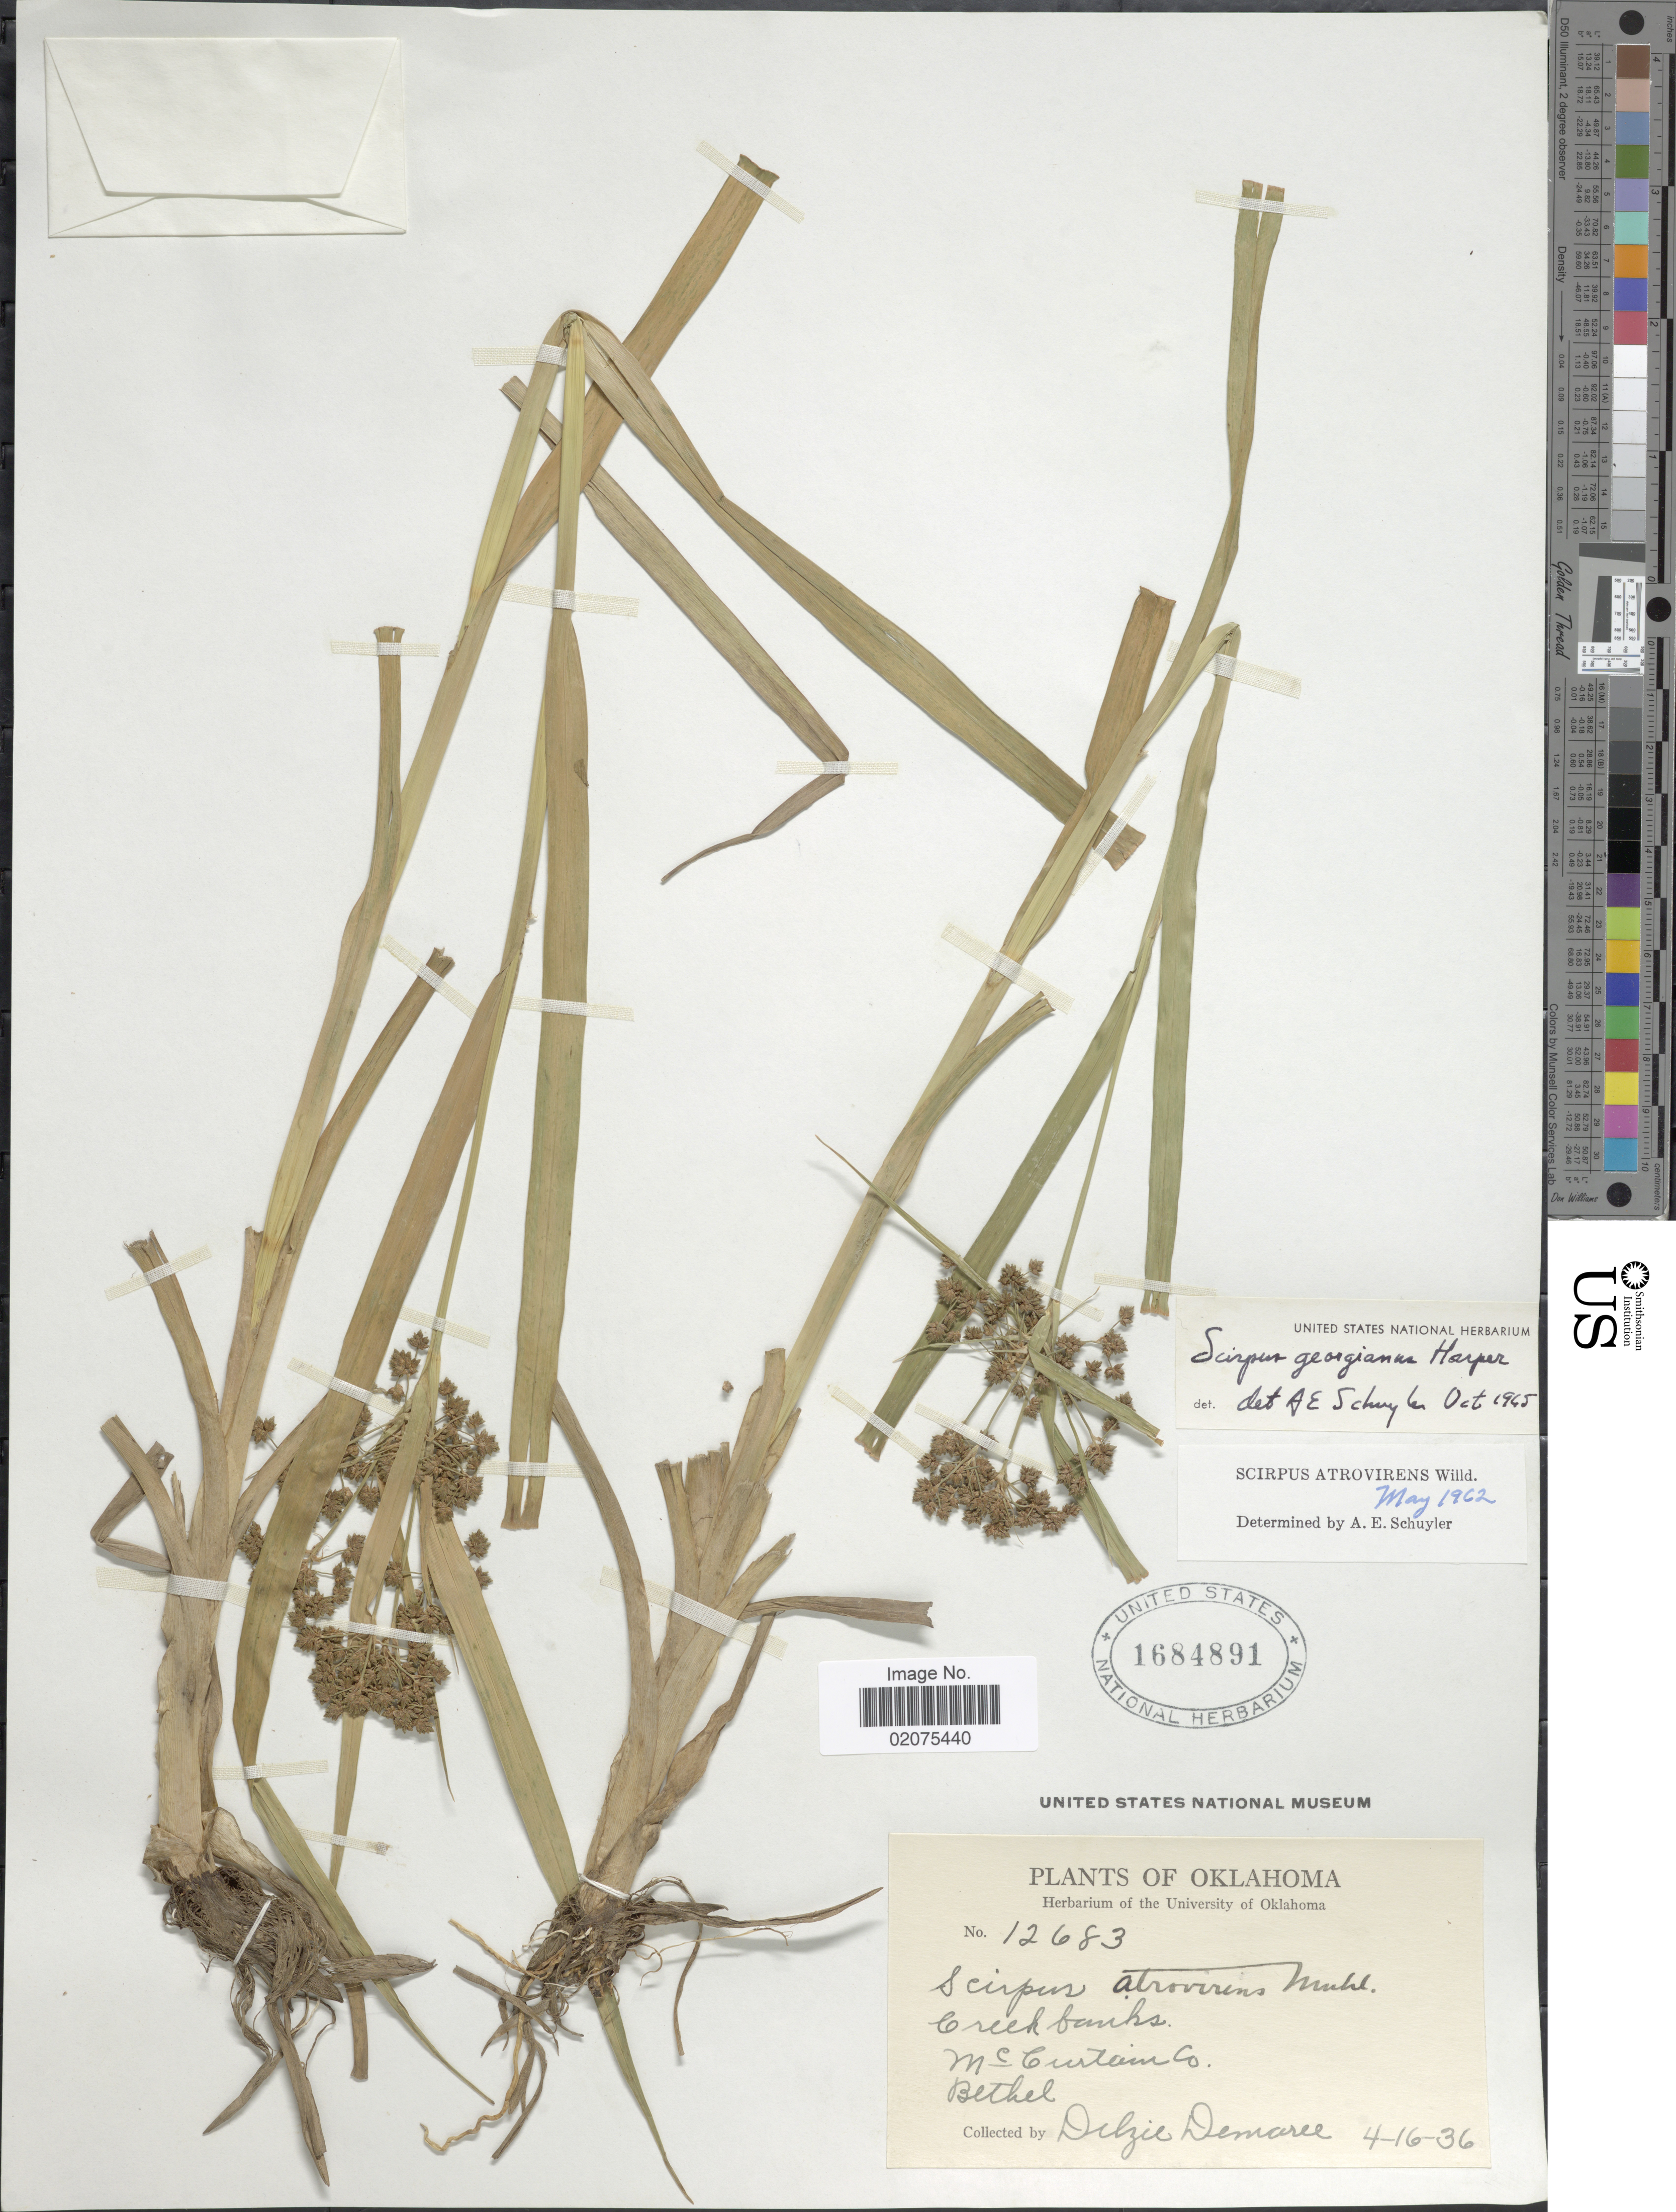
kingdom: Plantae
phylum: Tracheophyta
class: Liliopsida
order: Poales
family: Cyperaceae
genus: Scirpus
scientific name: Scirpus georgianus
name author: R.M. Harper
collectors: D. Demaree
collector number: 12683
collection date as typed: Transcribed d/m/y: 16/4/36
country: United States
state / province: Oklahoma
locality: Creek banks. McCurtain Co. Bethel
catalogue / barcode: US 1684891